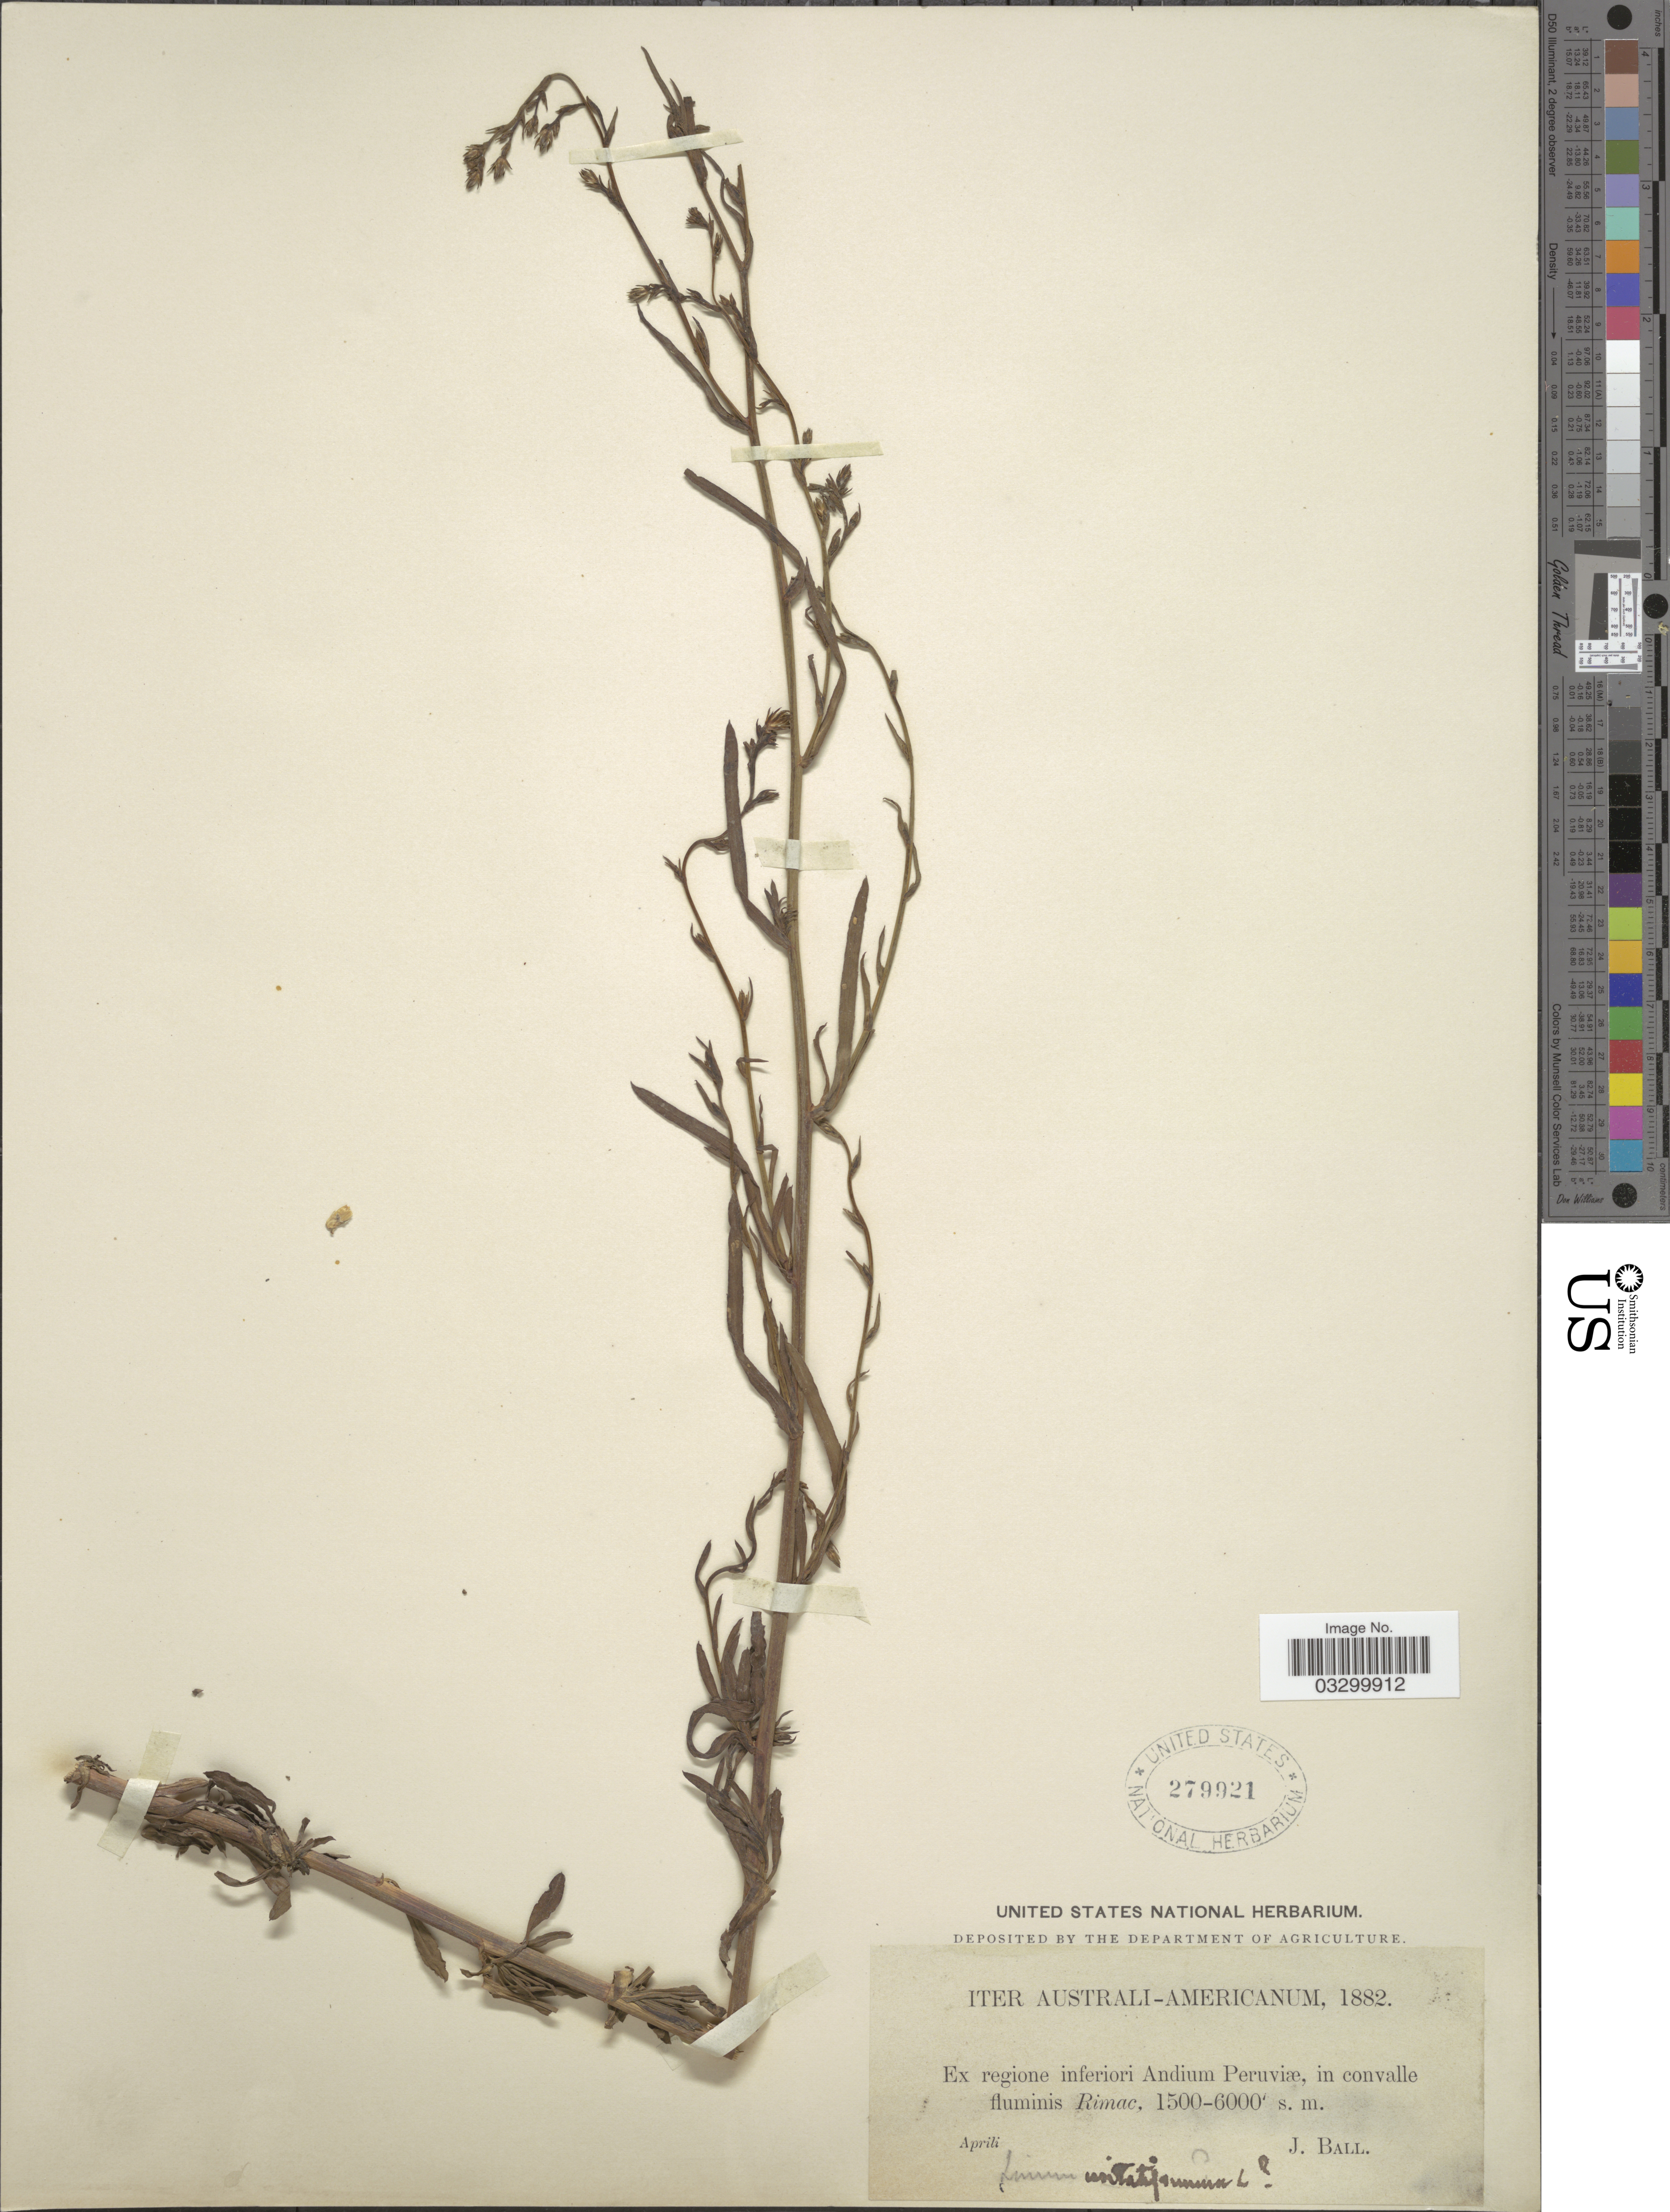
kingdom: Plantae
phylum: Tracheophyta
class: Magnoliopsida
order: Malpighiales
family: Linaceae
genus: Linum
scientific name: Linum usitatissimum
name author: L.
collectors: J. Ball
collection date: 1882-04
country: Peru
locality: Ex regione inferiori Andium Peruviæ.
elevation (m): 1500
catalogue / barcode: US 279921